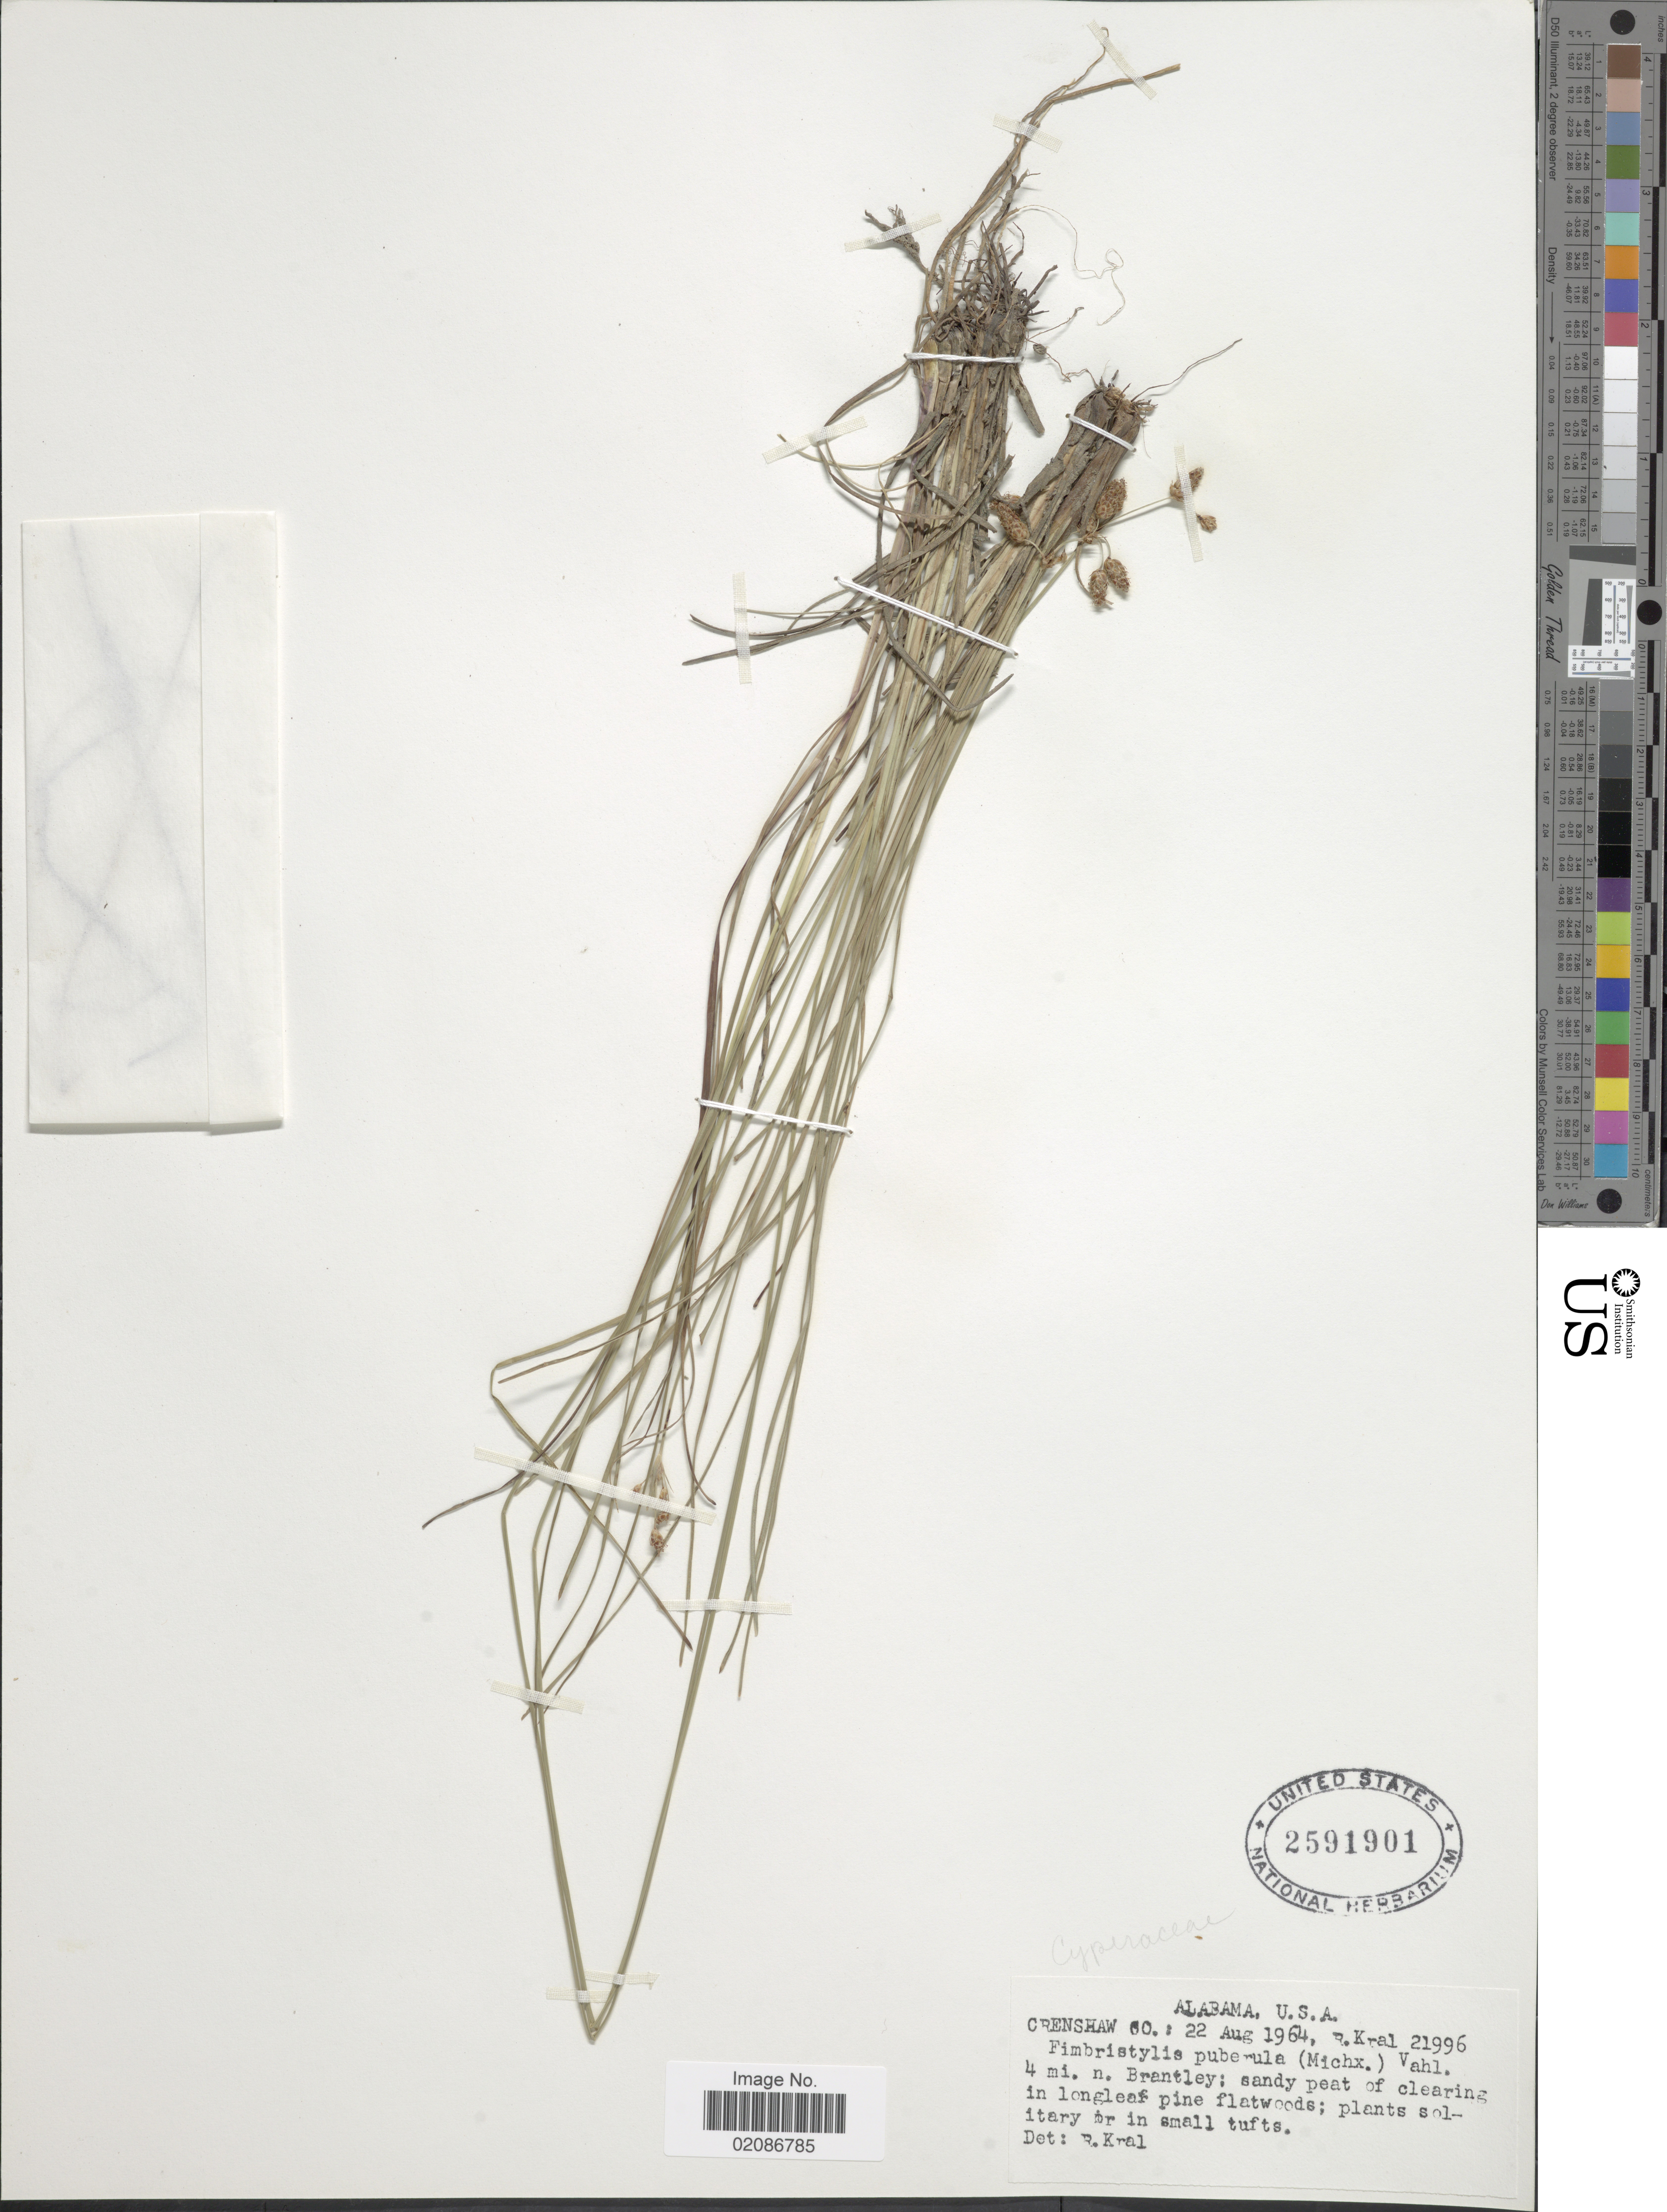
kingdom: Plantae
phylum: Tracheophyta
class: Liliopsida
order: Poales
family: Cyperaceae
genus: Fimbristylis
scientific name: Fimbristylis puberula var. puberula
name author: (Michx.) Vahl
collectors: R. Kral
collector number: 21996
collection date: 1964-08-22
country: United States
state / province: Alabama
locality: U.S.A. Crenshaw Co.: 4 mi. n. Brantley; sandy peat of clearing in longleaf pine flatwoods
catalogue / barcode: US 2591901